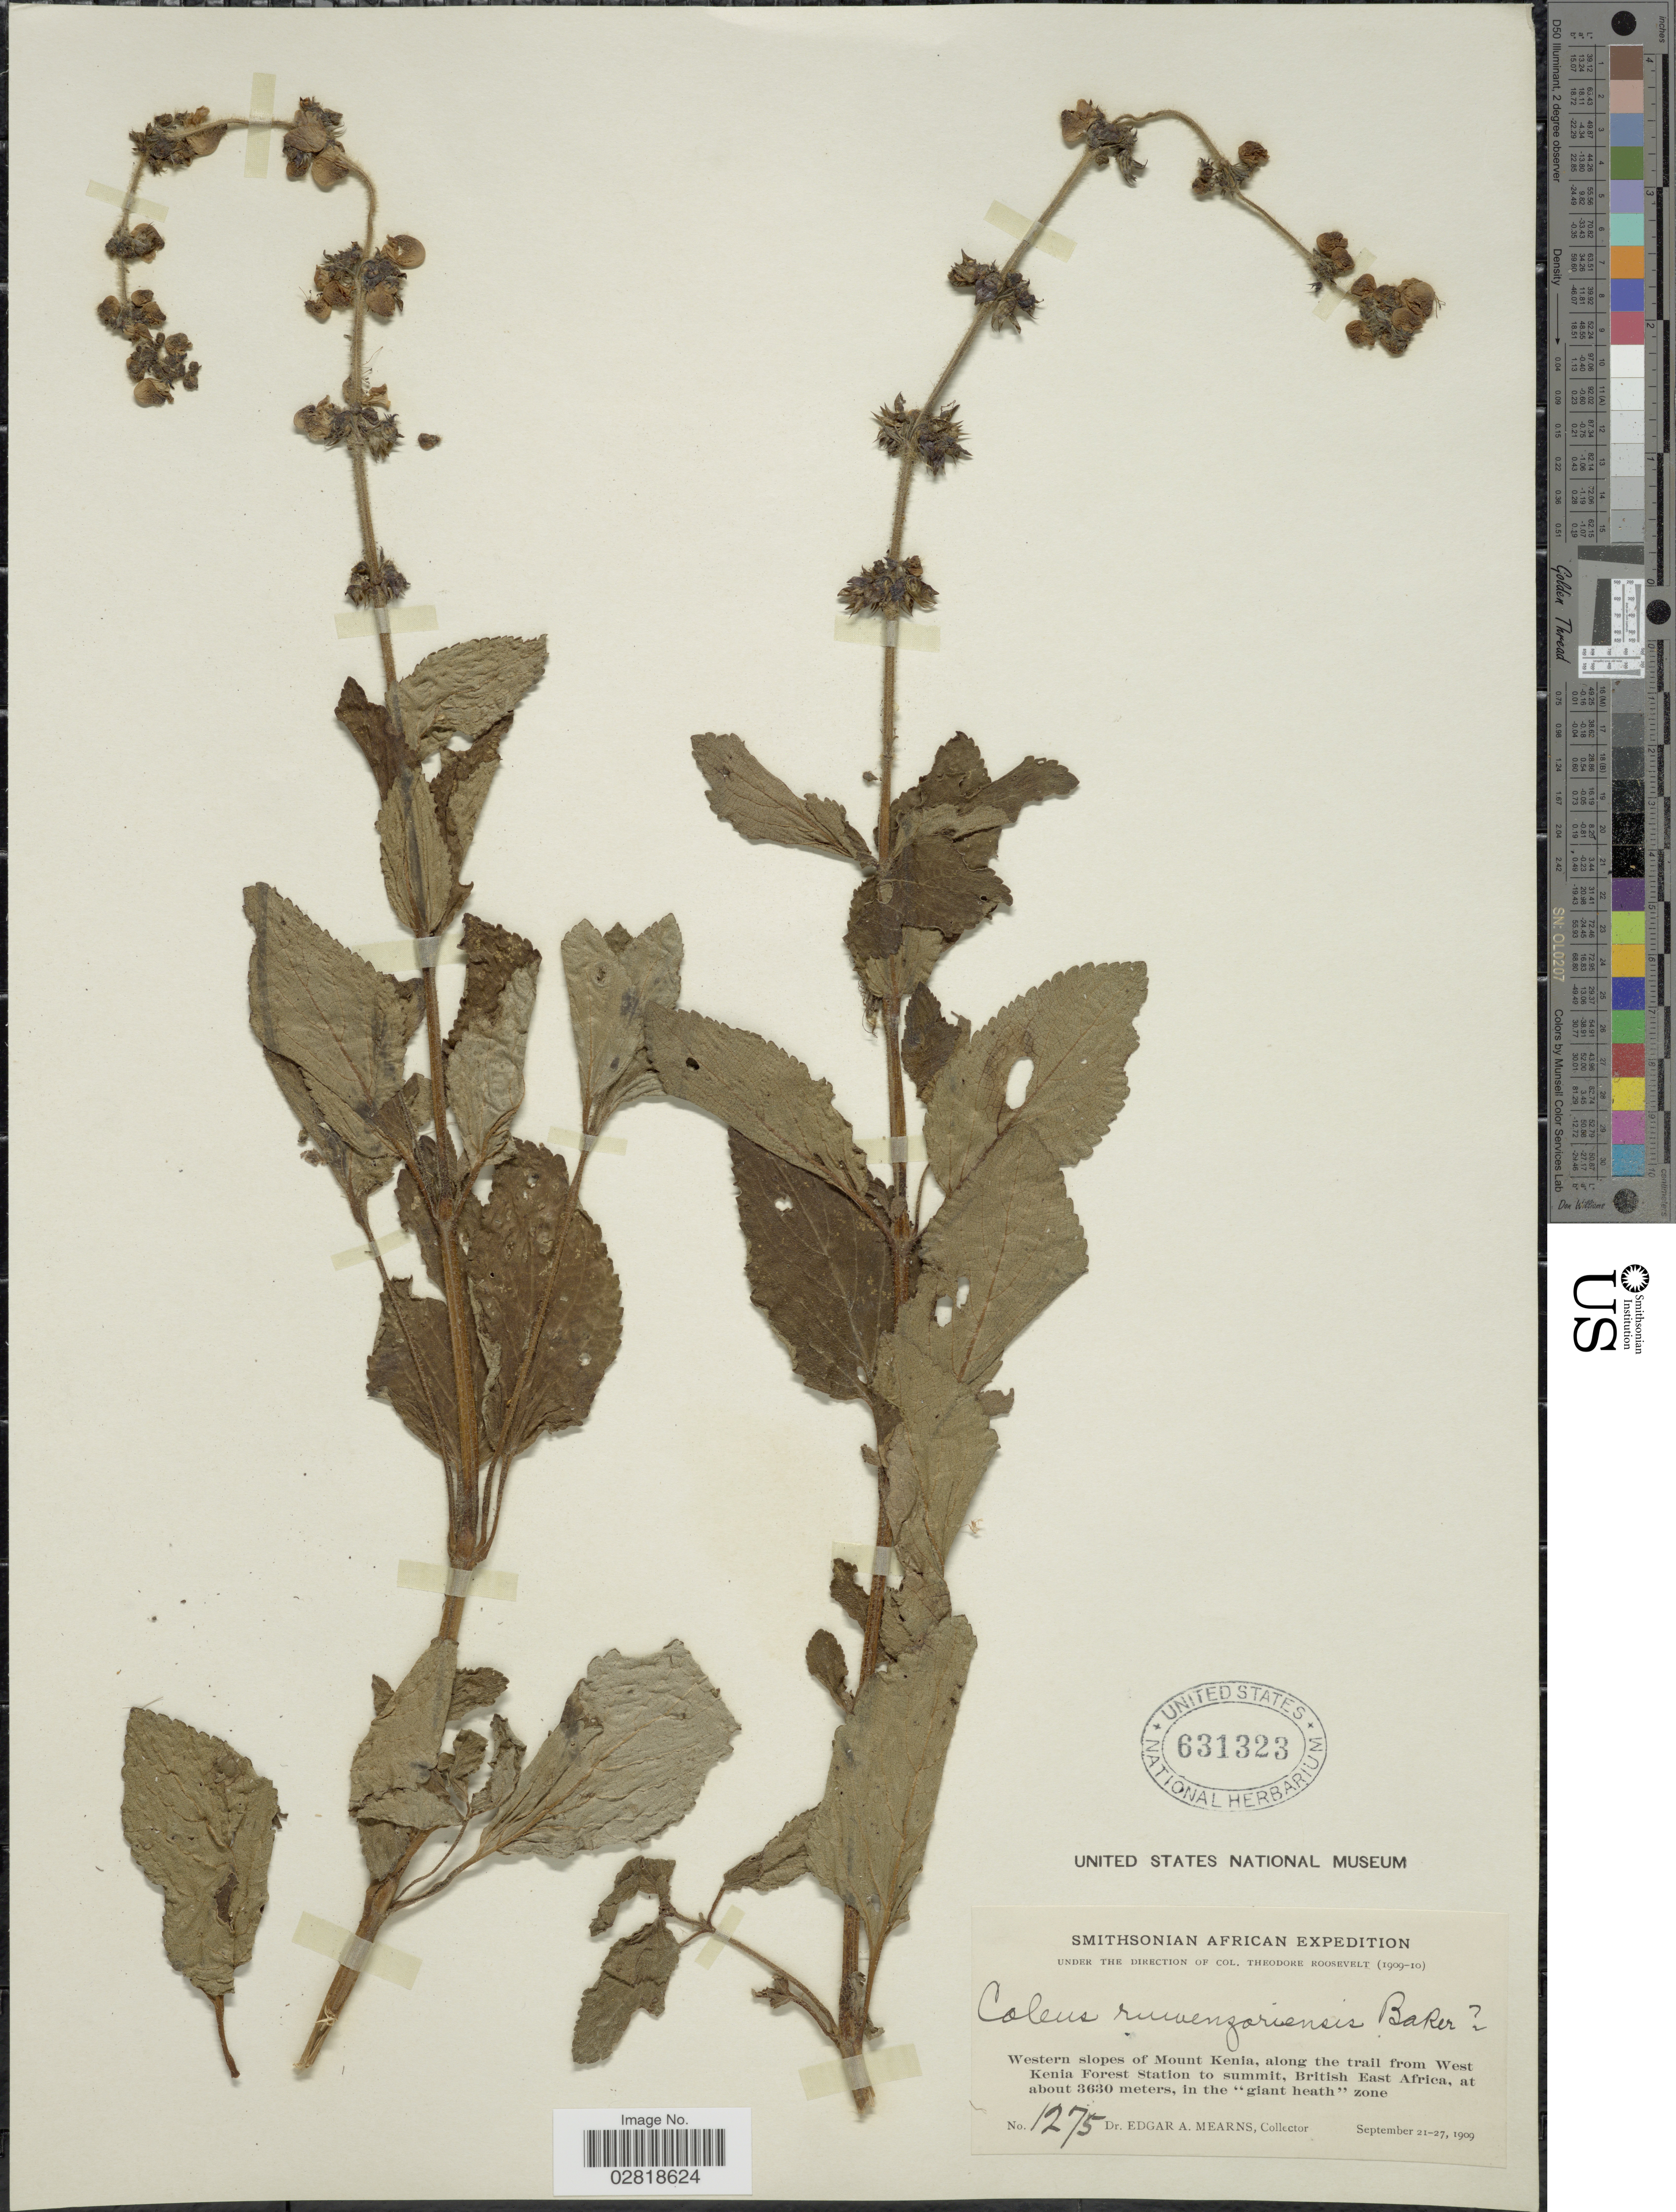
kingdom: Plantae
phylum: Tracheophyta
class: Magnoliopsida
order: Lamiales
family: Lamiaceae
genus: Plectranthus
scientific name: Plectranthus ruwenzoriensis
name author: (Baker) ined.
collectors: E. A. Mearns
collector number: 1275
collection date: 1909-09-21/1909-09-27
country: Kenya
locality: Western slopes of Mount Kenia, along the trail from West Kenia Forest Station to summit, British East Africa, in the "giant heath" zone.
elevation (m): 3630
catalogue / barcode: US 631323